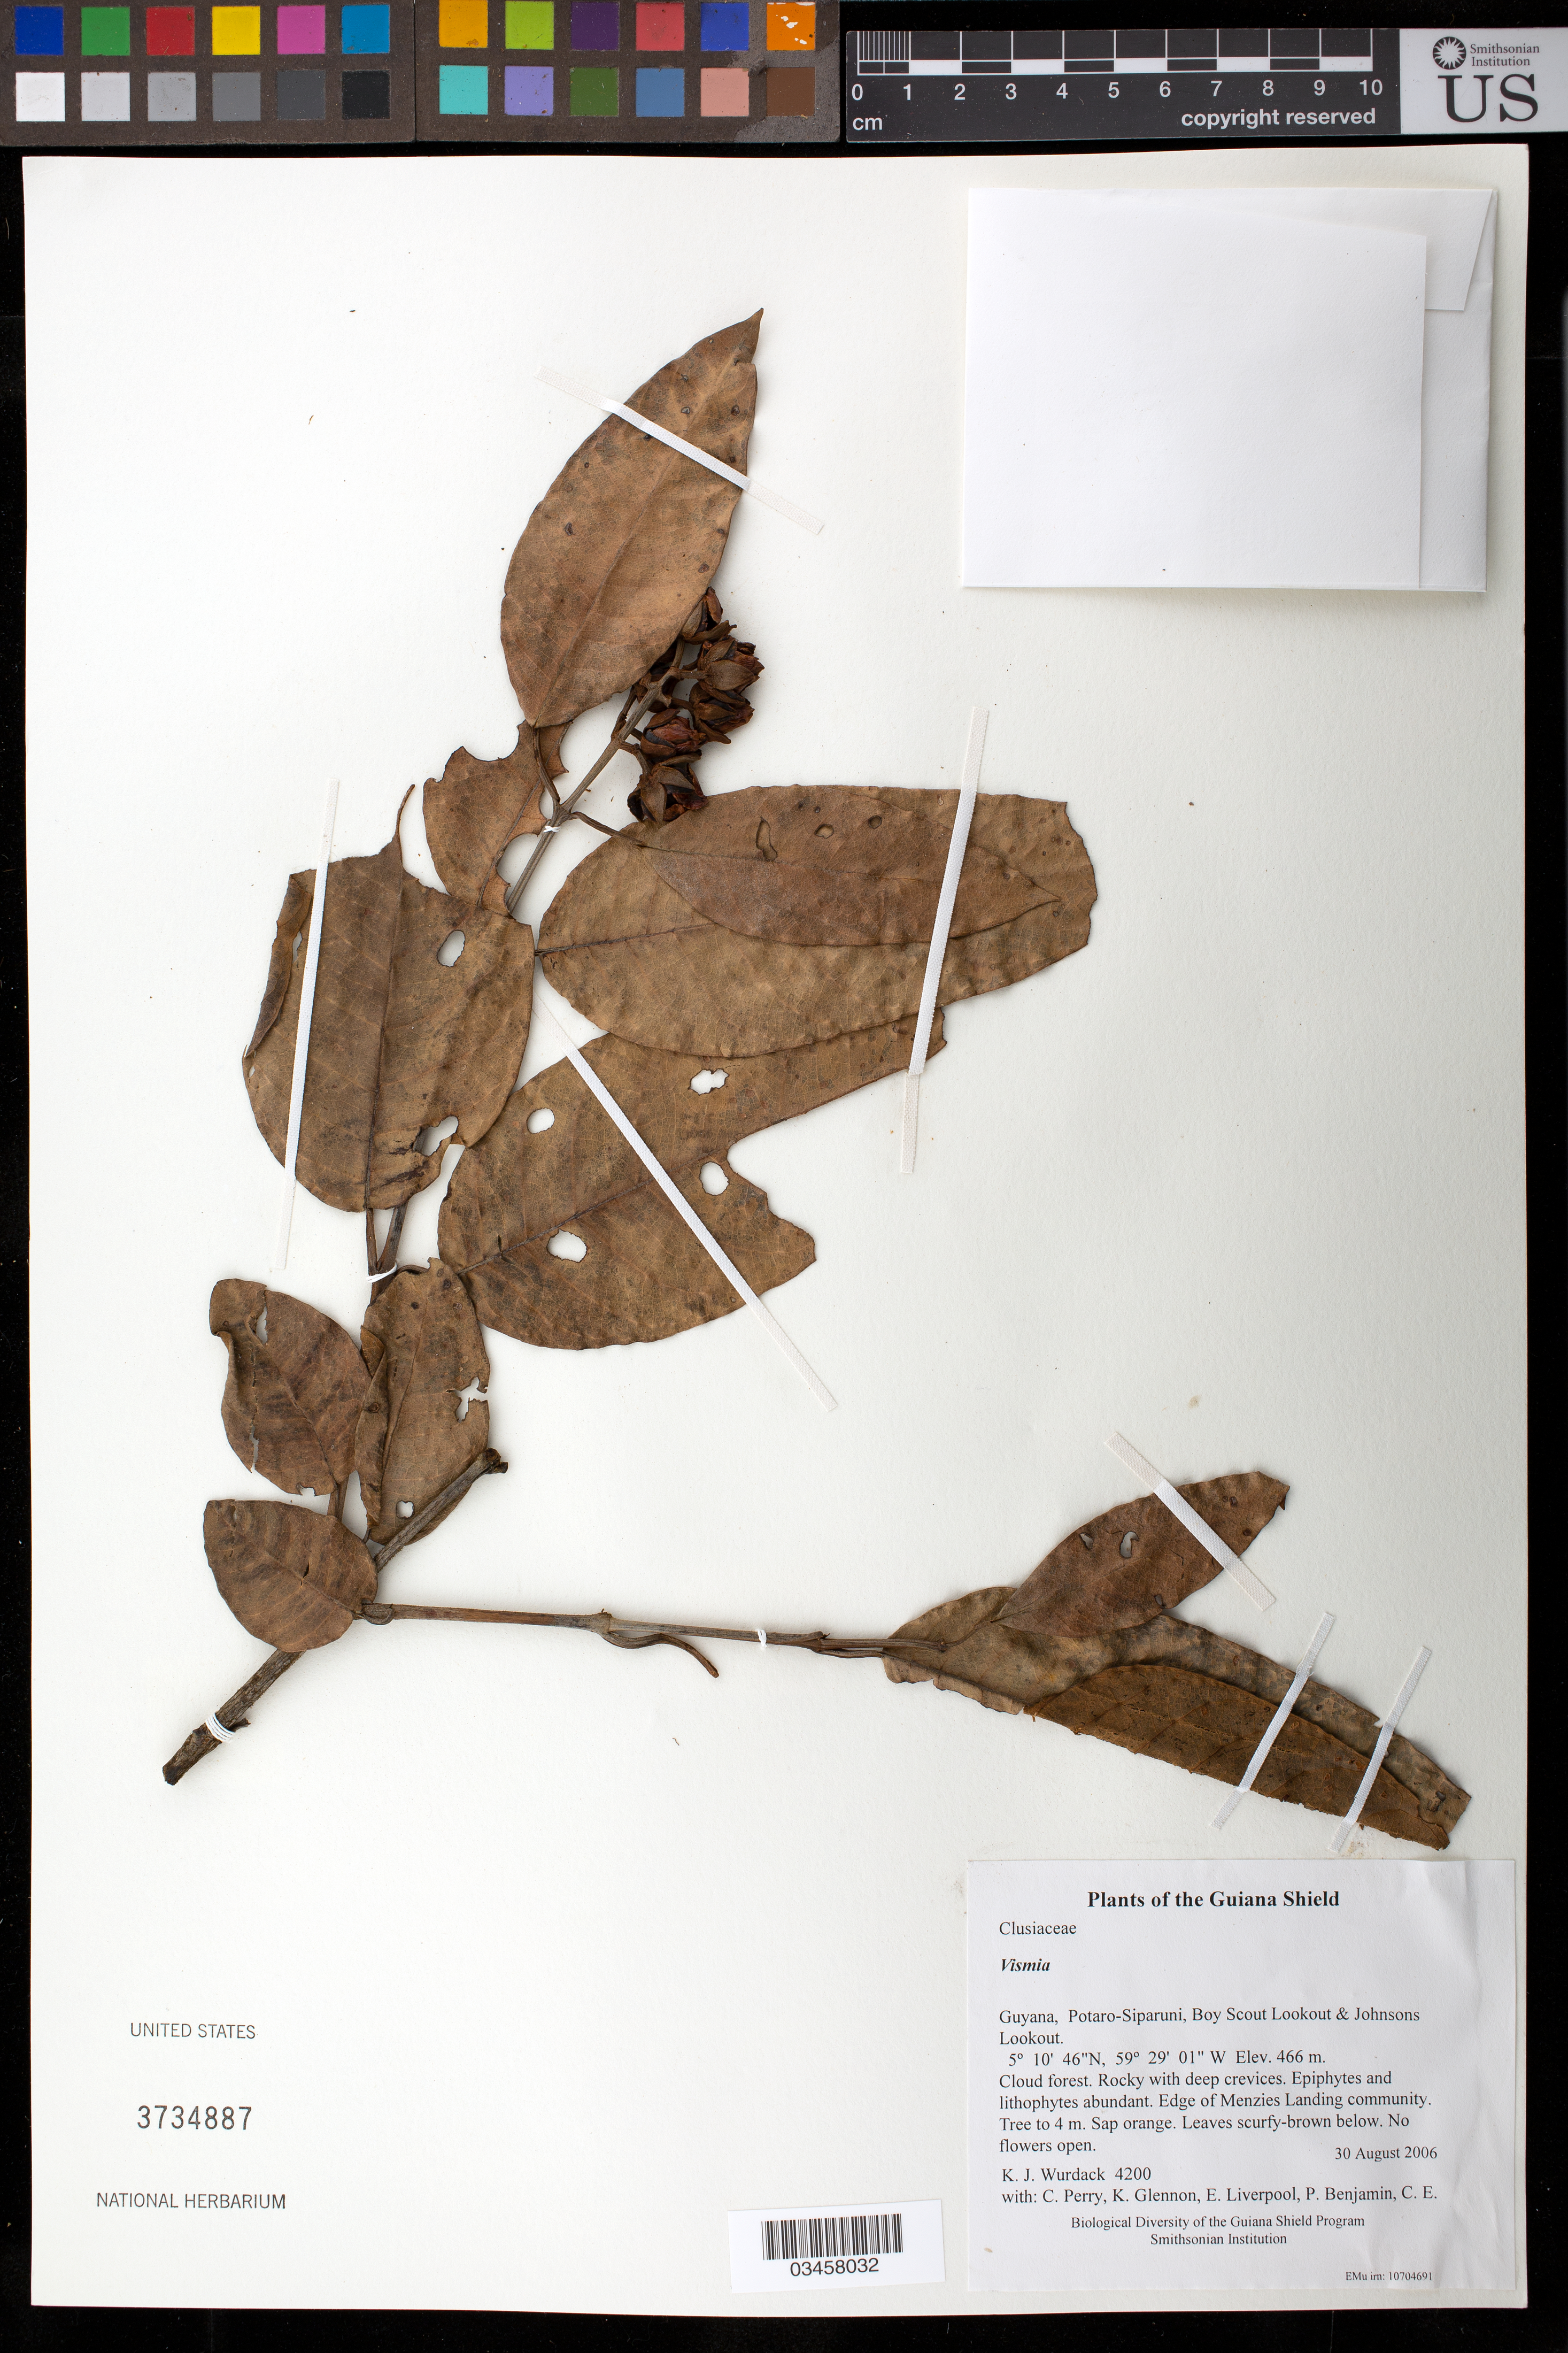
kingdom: Plantae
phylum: Tracheophyta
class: Magnoliopsida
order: Malpighiales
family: Hypericaceae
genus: Vismia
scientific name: Vismia sp.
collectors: K. Wurdack, C. Perry, K. Glennon, E. Liverpool, P. Benjamin, C. E. Hinchliff & K. M. Redden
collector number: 4200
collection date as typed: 30 August 2006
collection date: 2006-08-30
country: Guyana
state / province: Potaro-Siparuni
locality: Boy Scout Lookout & Johnsons Lookout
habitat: Cloud forest. Rocky with deep crevices. Epiphytes and lithophytes abundant.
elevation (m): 466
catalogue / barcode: US 3734887